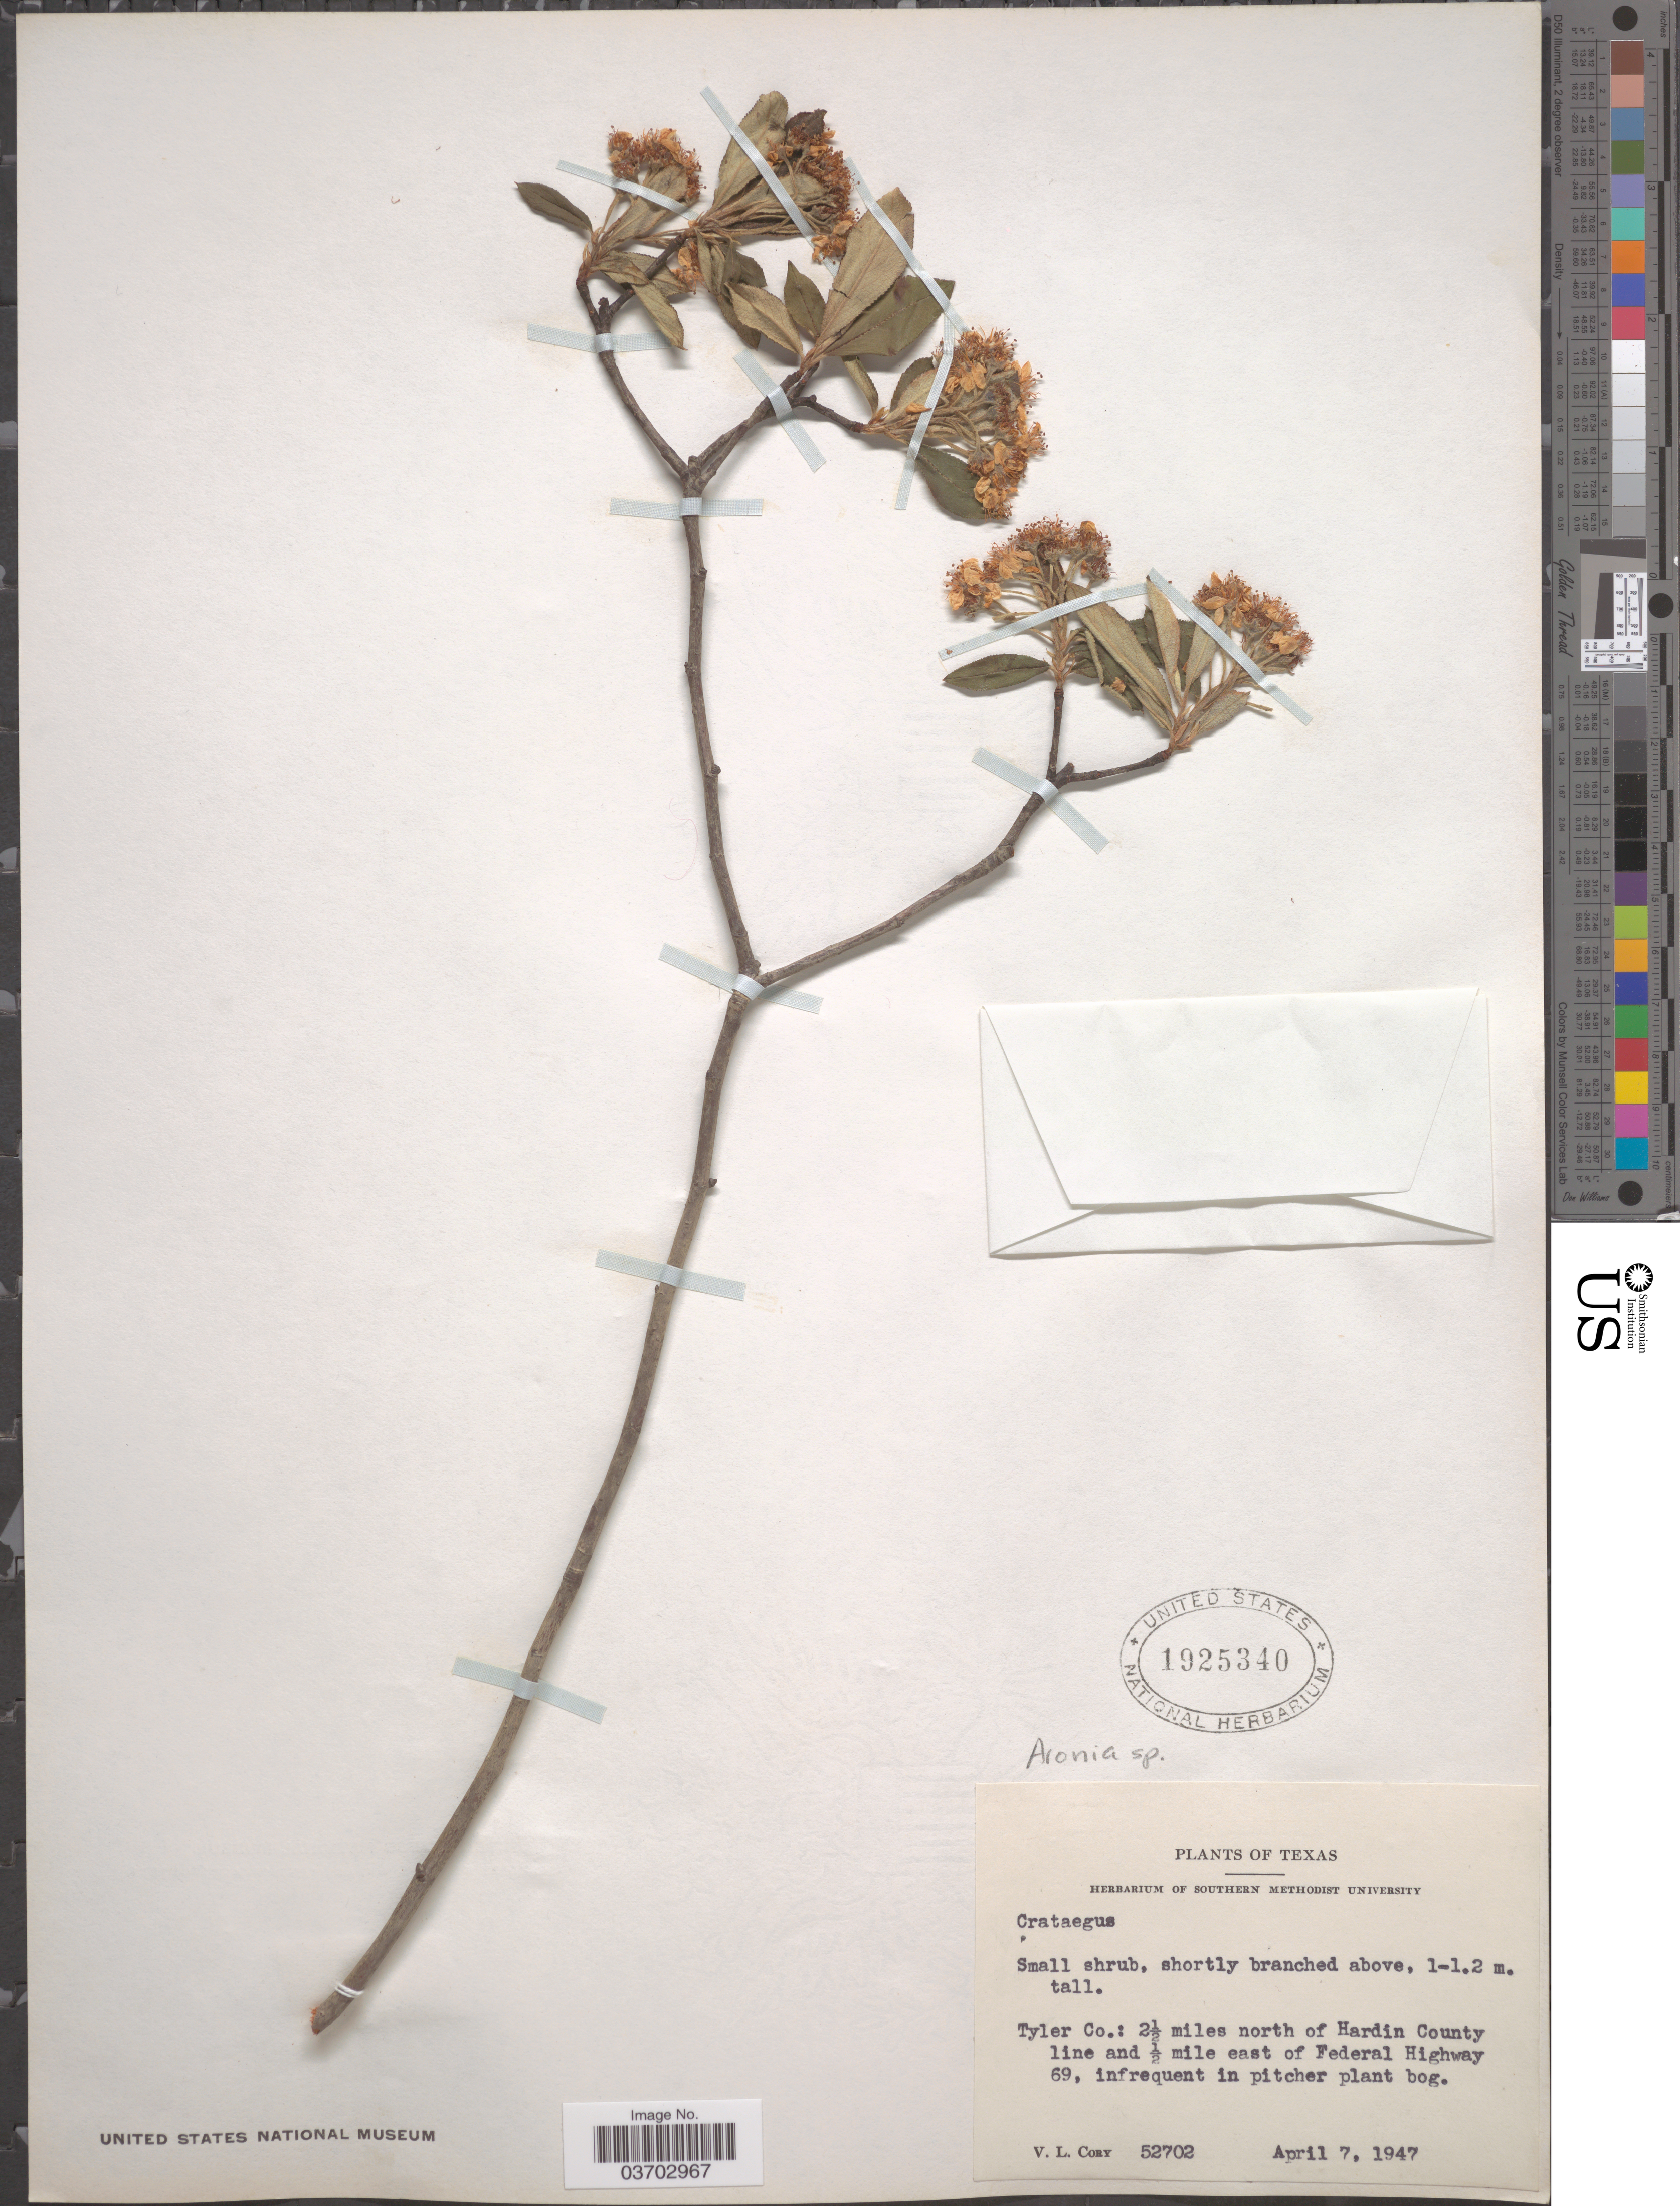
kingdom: Plantae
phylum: Tracheophyta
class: Magnoliopsida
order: Rosales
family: Rosaceae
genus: Crataegus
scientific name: Crataegus sp.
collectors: V. Cory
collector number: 52702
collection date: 1947-04-07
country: United States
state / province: Texas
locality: Tyler Co.: 2½ miles north of Hardin County line and ½ mile east of Federal Highway 69.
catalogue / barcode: US 1925340